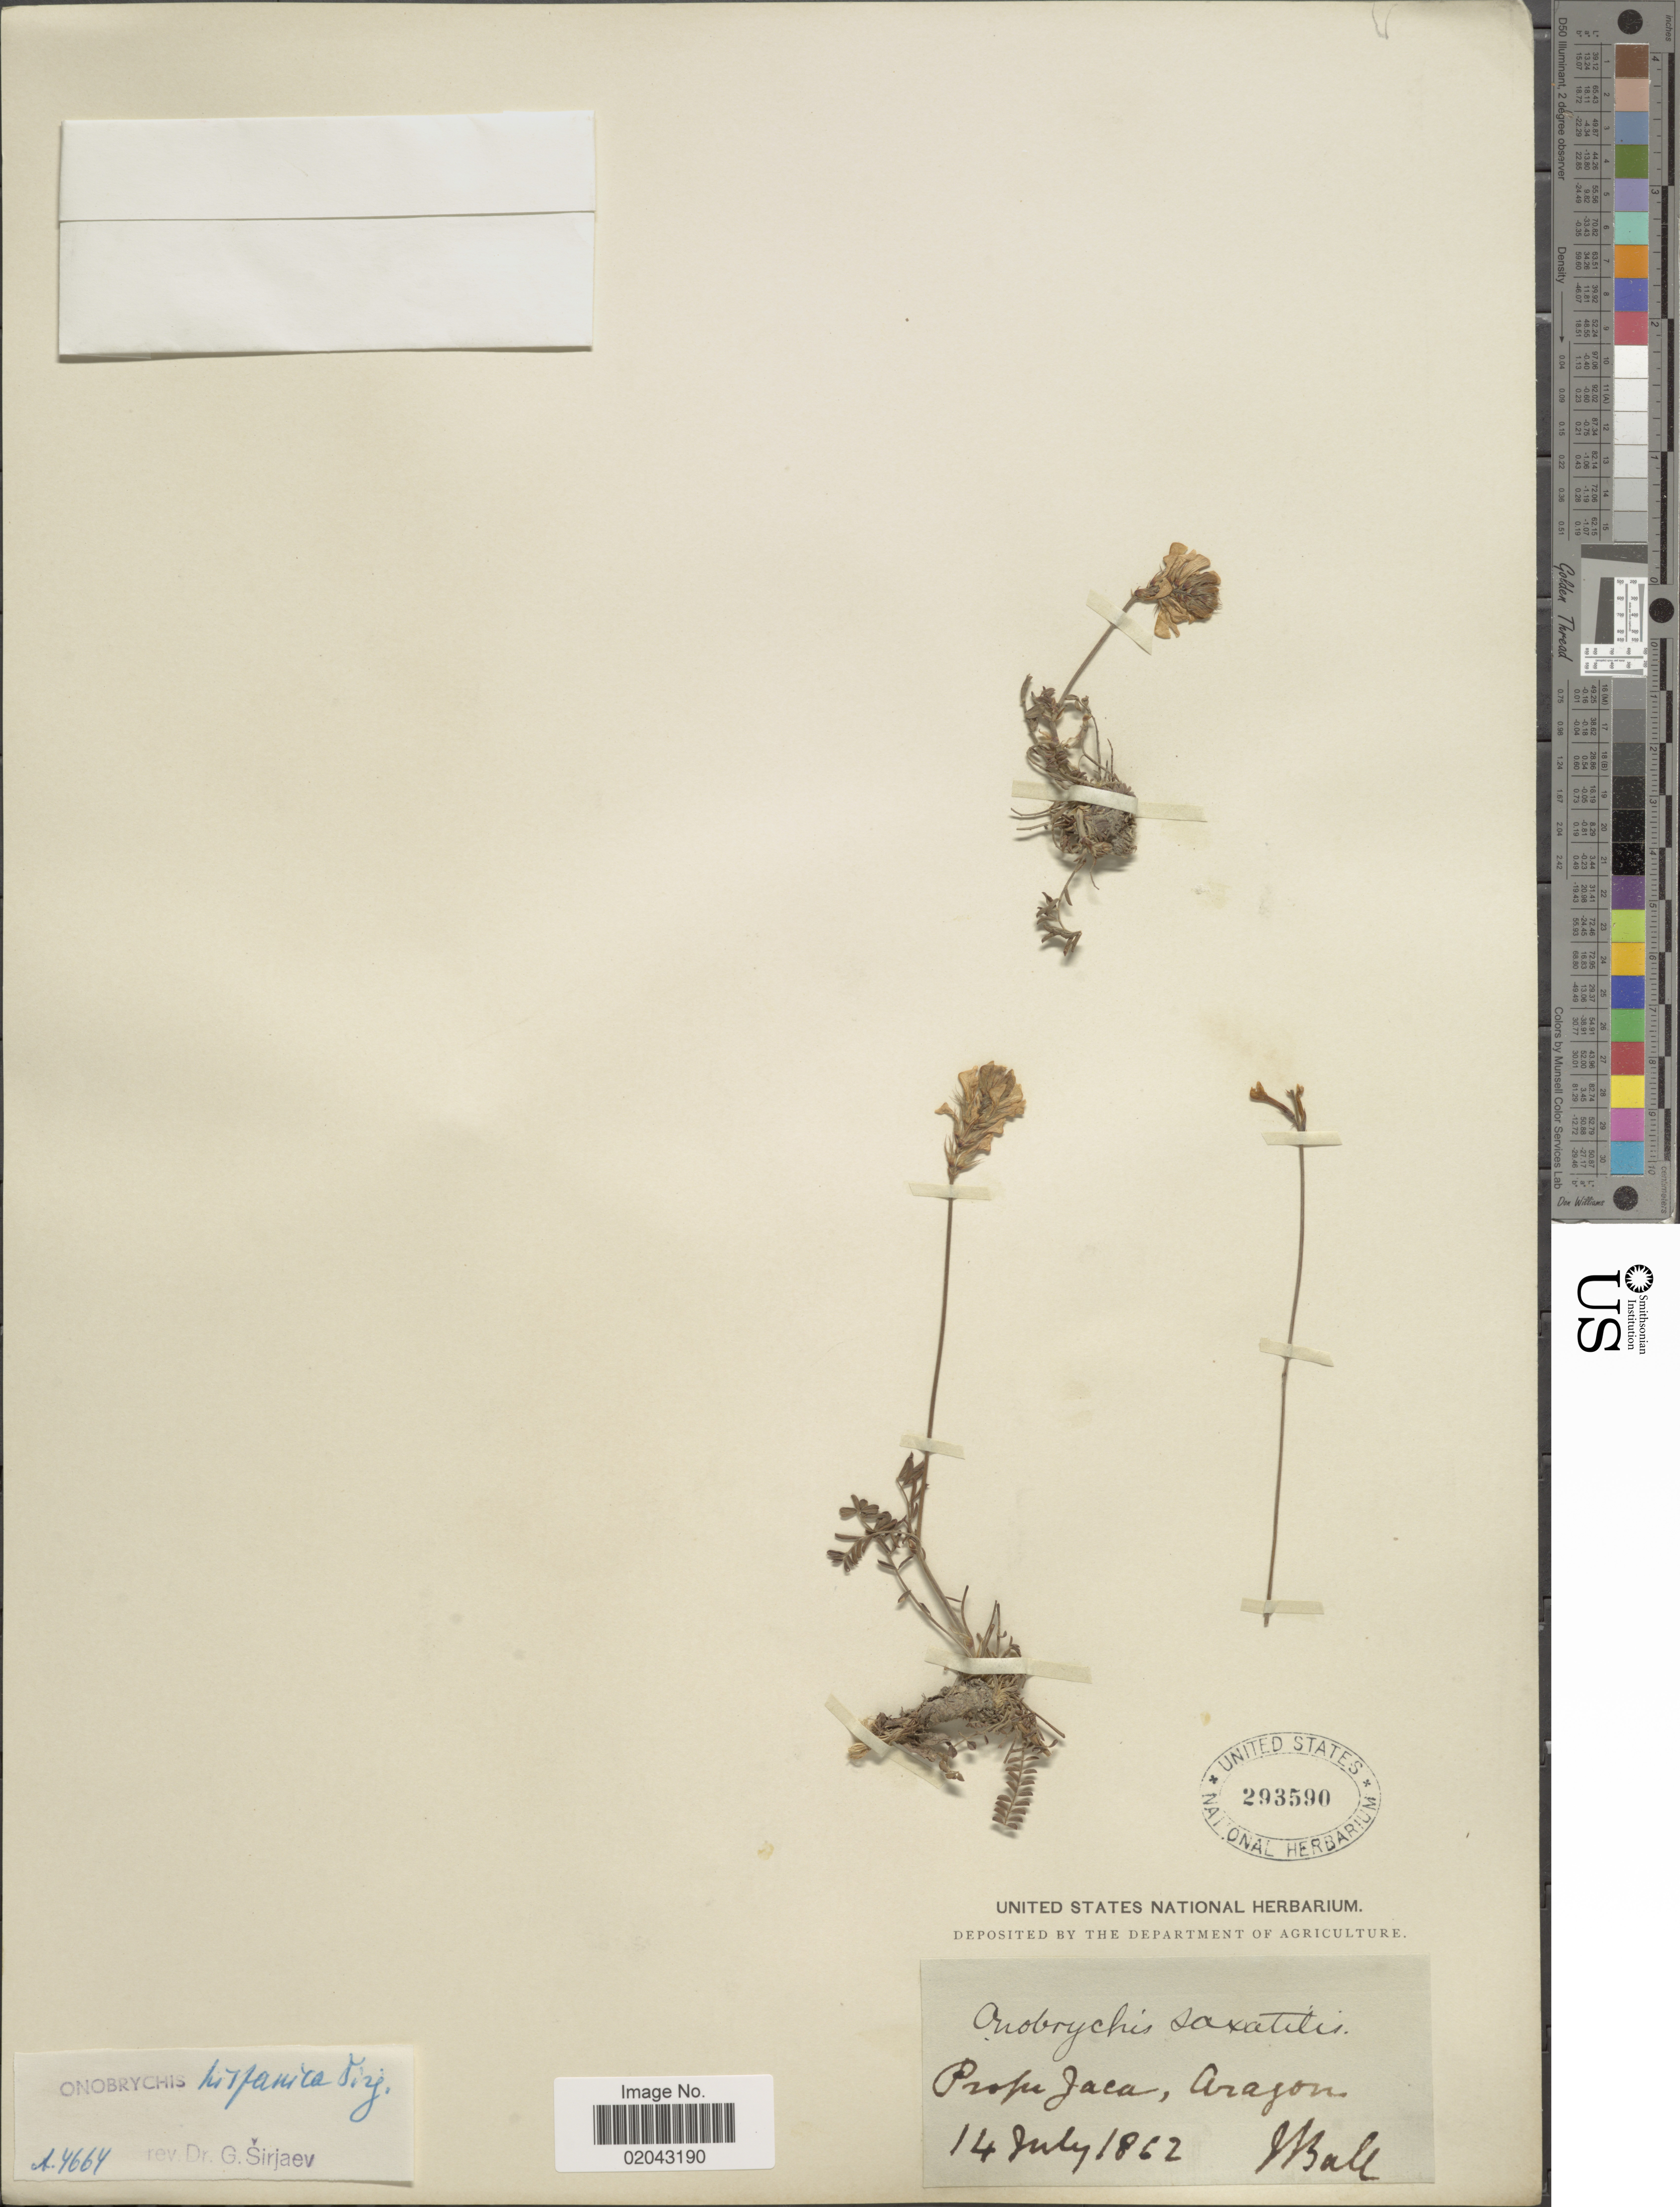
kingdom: Plantae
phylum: Tracheophyta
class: Magnoliopsida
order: Fabales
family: Fabaceae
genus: Onobrychis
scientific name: Onobrychis hispanica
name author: Širj.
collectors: J. Ball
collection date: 1862-07-14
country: Spain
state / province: Aragón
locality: Propu jaca, Arzon.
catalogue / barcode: US 293590